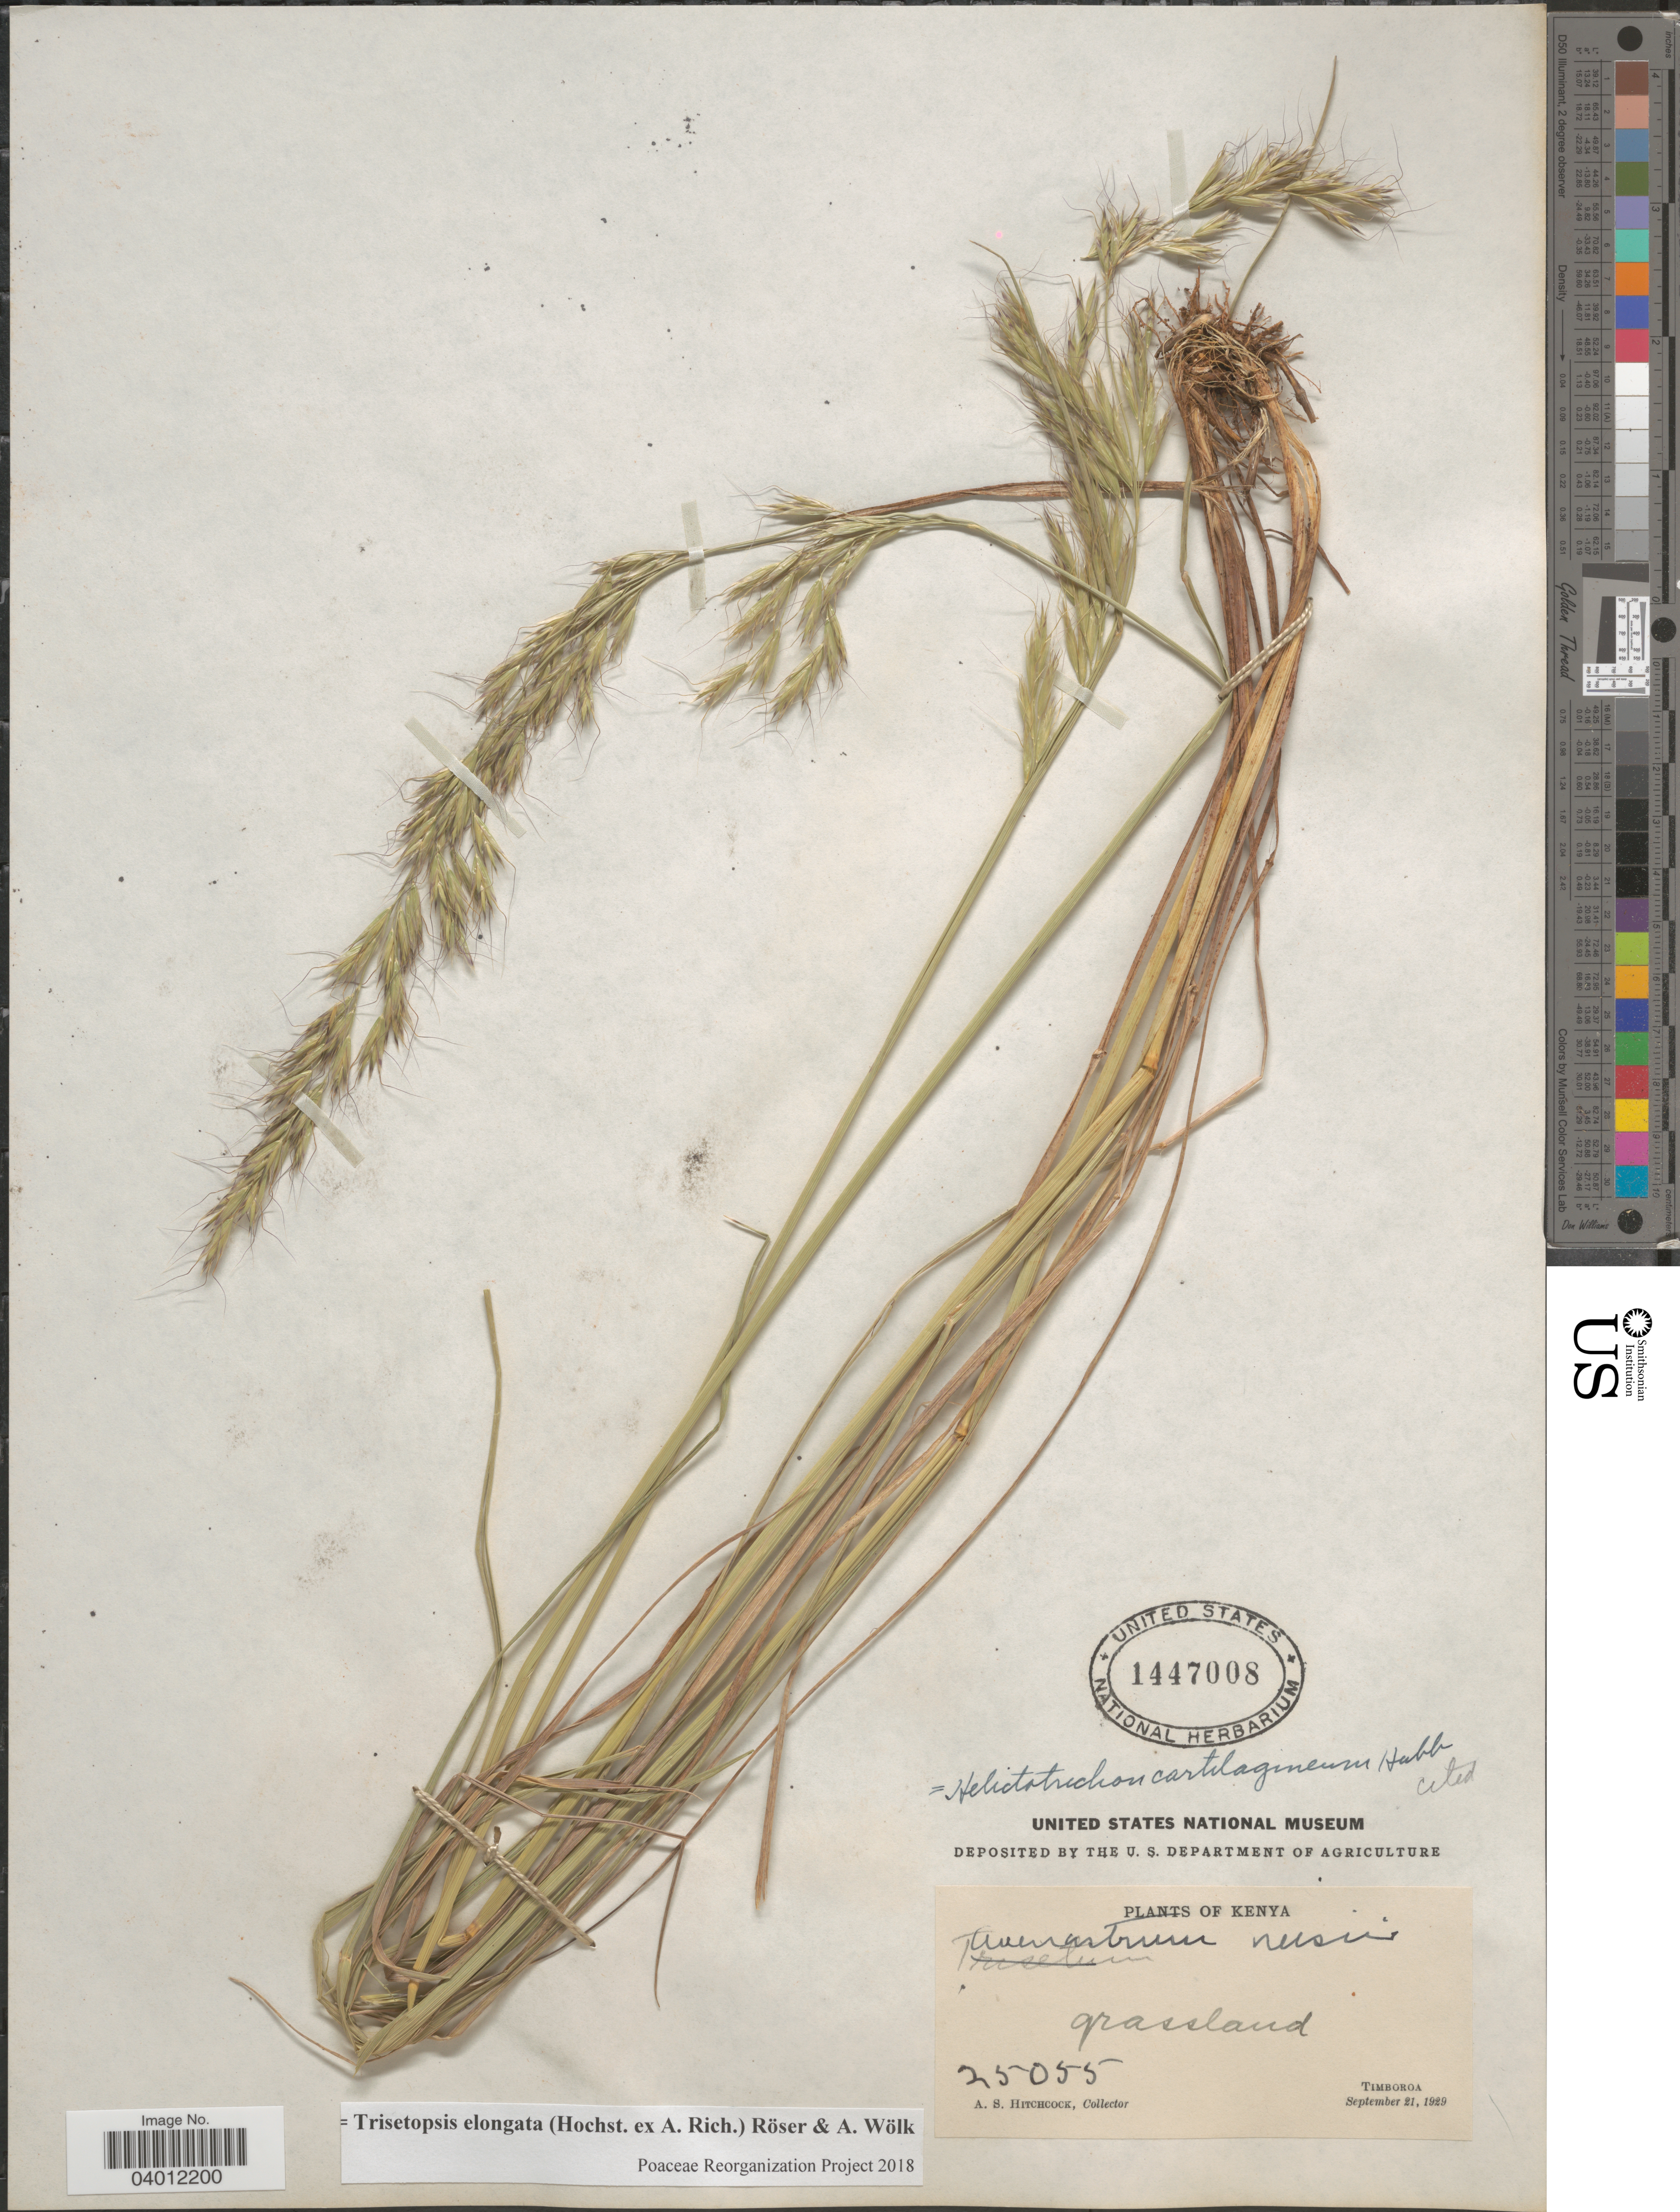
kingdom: Plantae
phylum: Tracheophyta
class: Liliopsida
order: Poales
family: Poaceae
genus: Trisetopsis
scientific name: Trisetopsis elongata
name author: (Hochst. ex A. Rich.) Röser & Wölk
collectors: A. S. Hitchcock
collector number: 25055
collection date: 1929-09-21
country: Kenya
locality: Timboroa.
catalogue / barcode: US 1447008